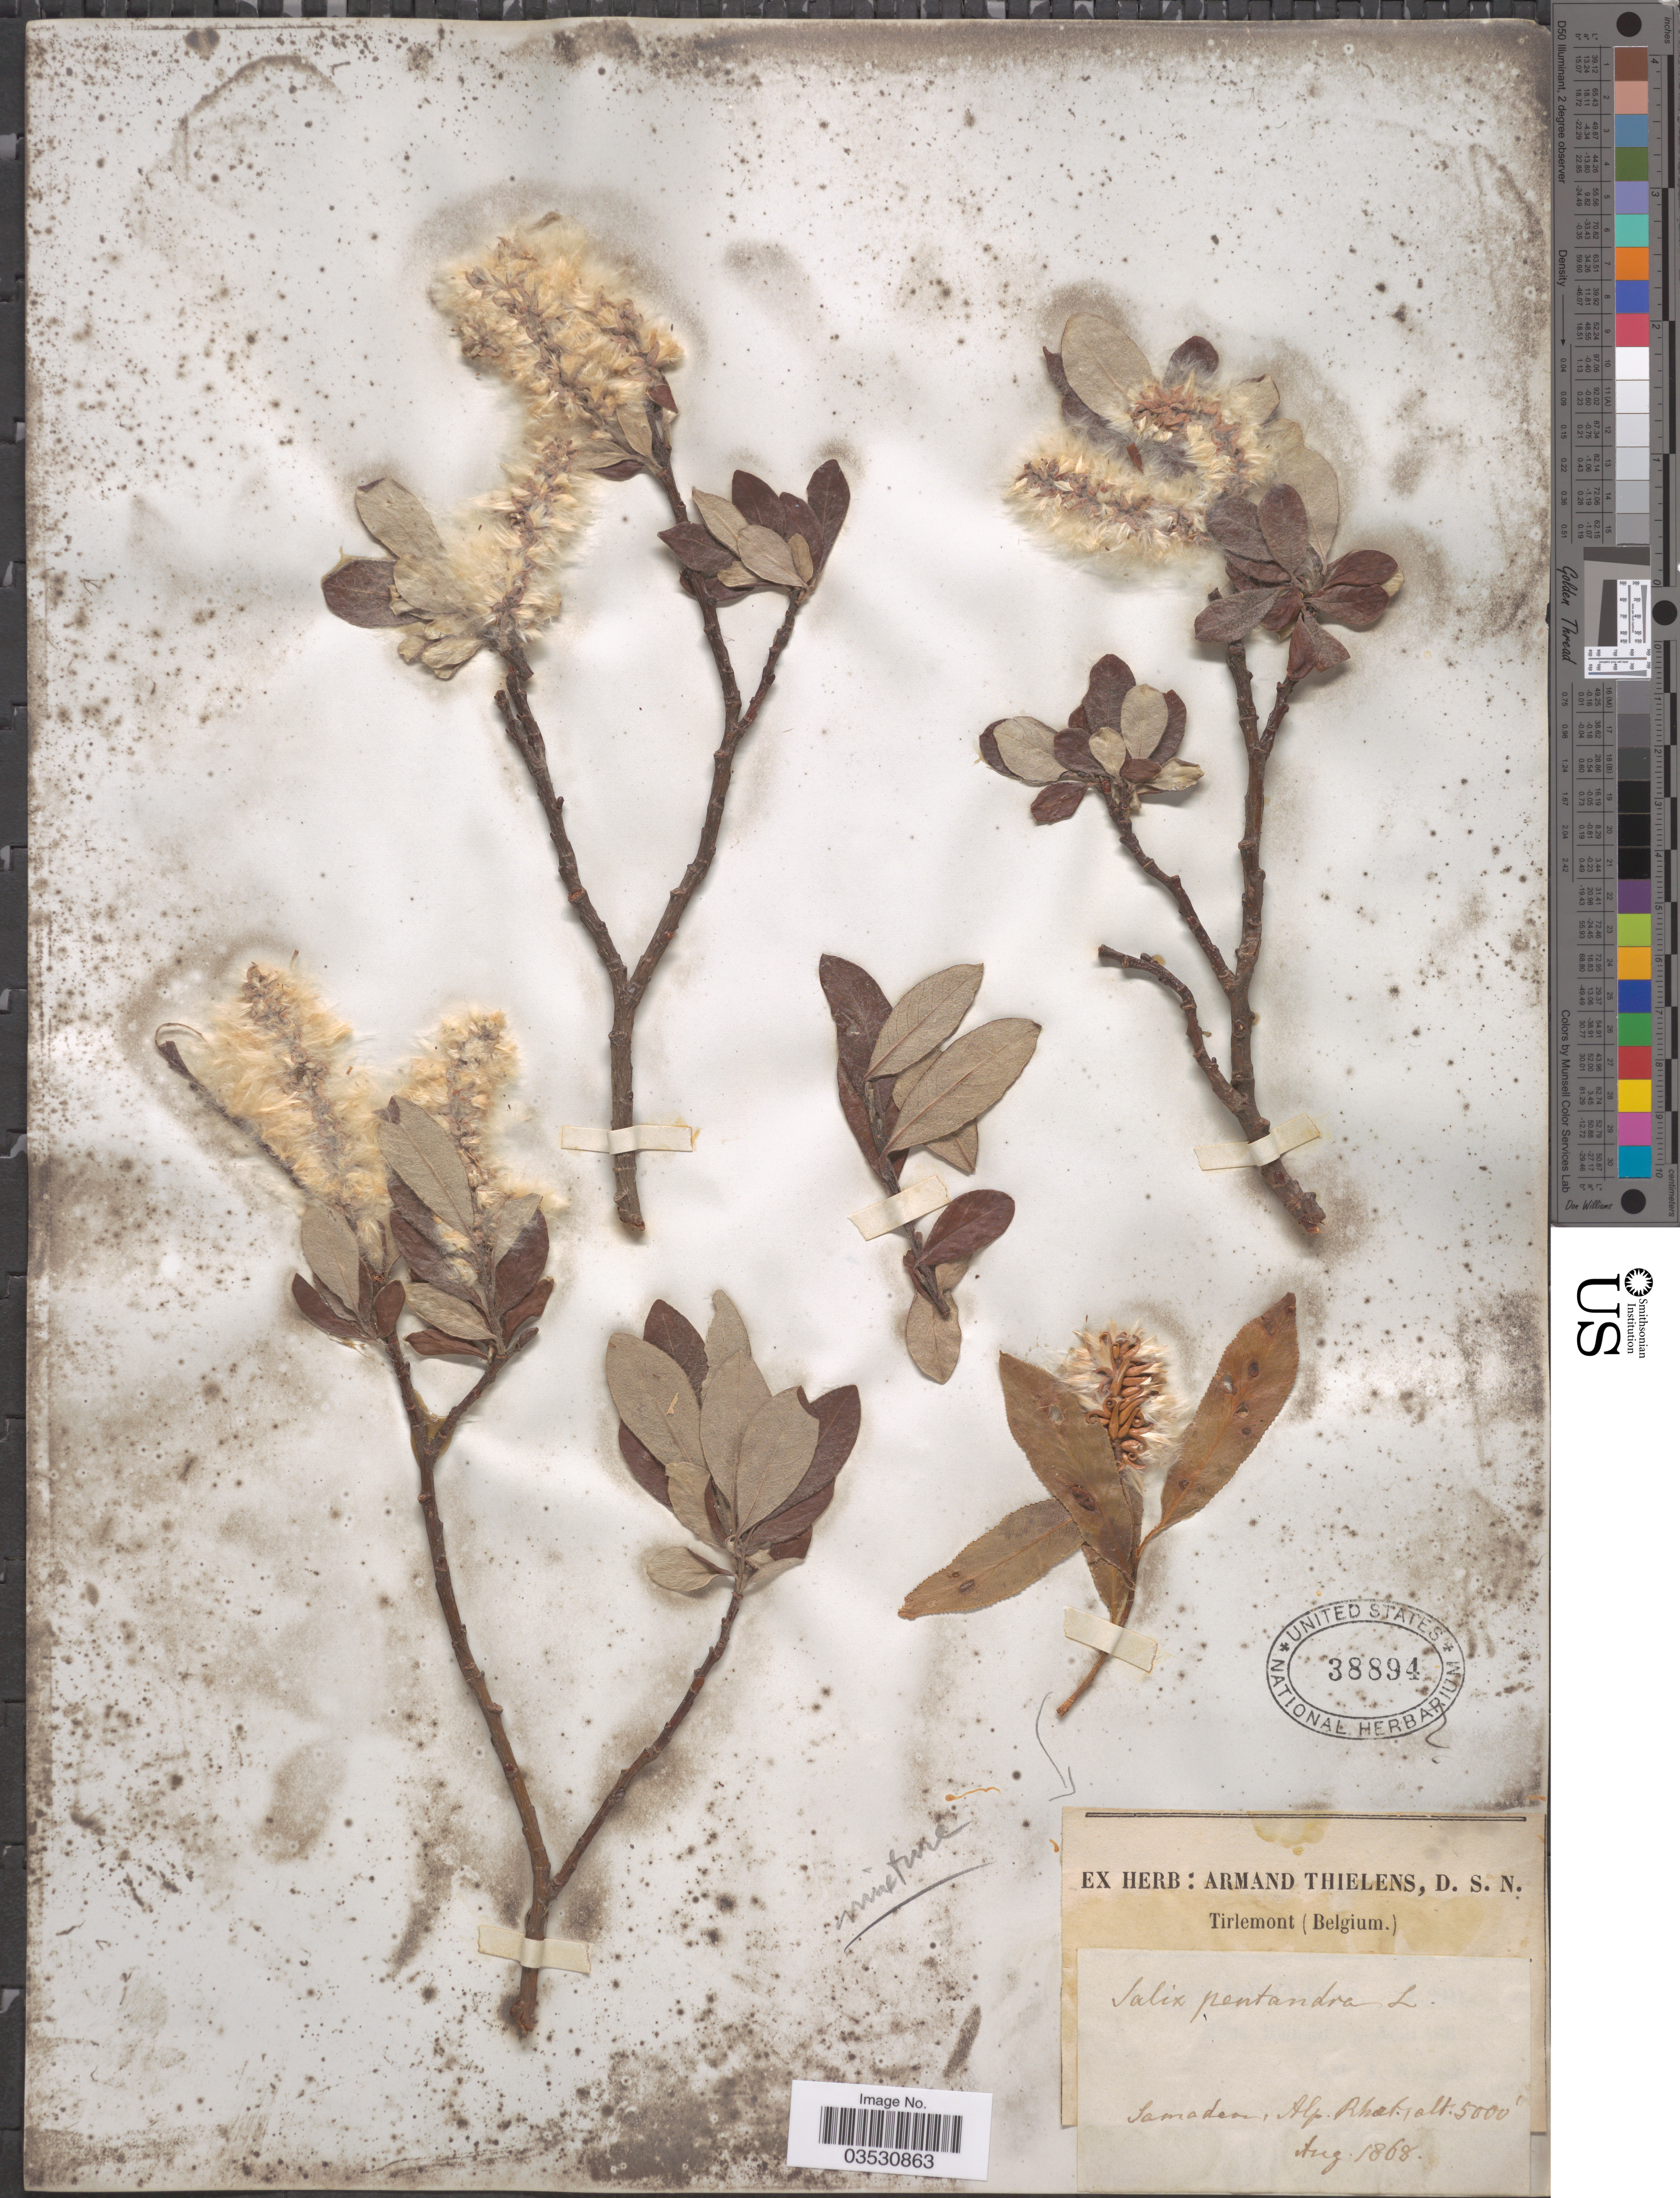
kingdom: Plantae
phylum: Tracheophyta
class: Magnoliopsida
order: Malpighiales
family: Salicaceae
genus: Salix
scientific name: Salix pentandra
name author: L.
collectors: ex herb. Armand Thielens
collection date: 1868-08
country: Switzerland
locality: Samaden, Alp. Rhat.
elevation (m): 1524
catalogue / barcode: US 38894